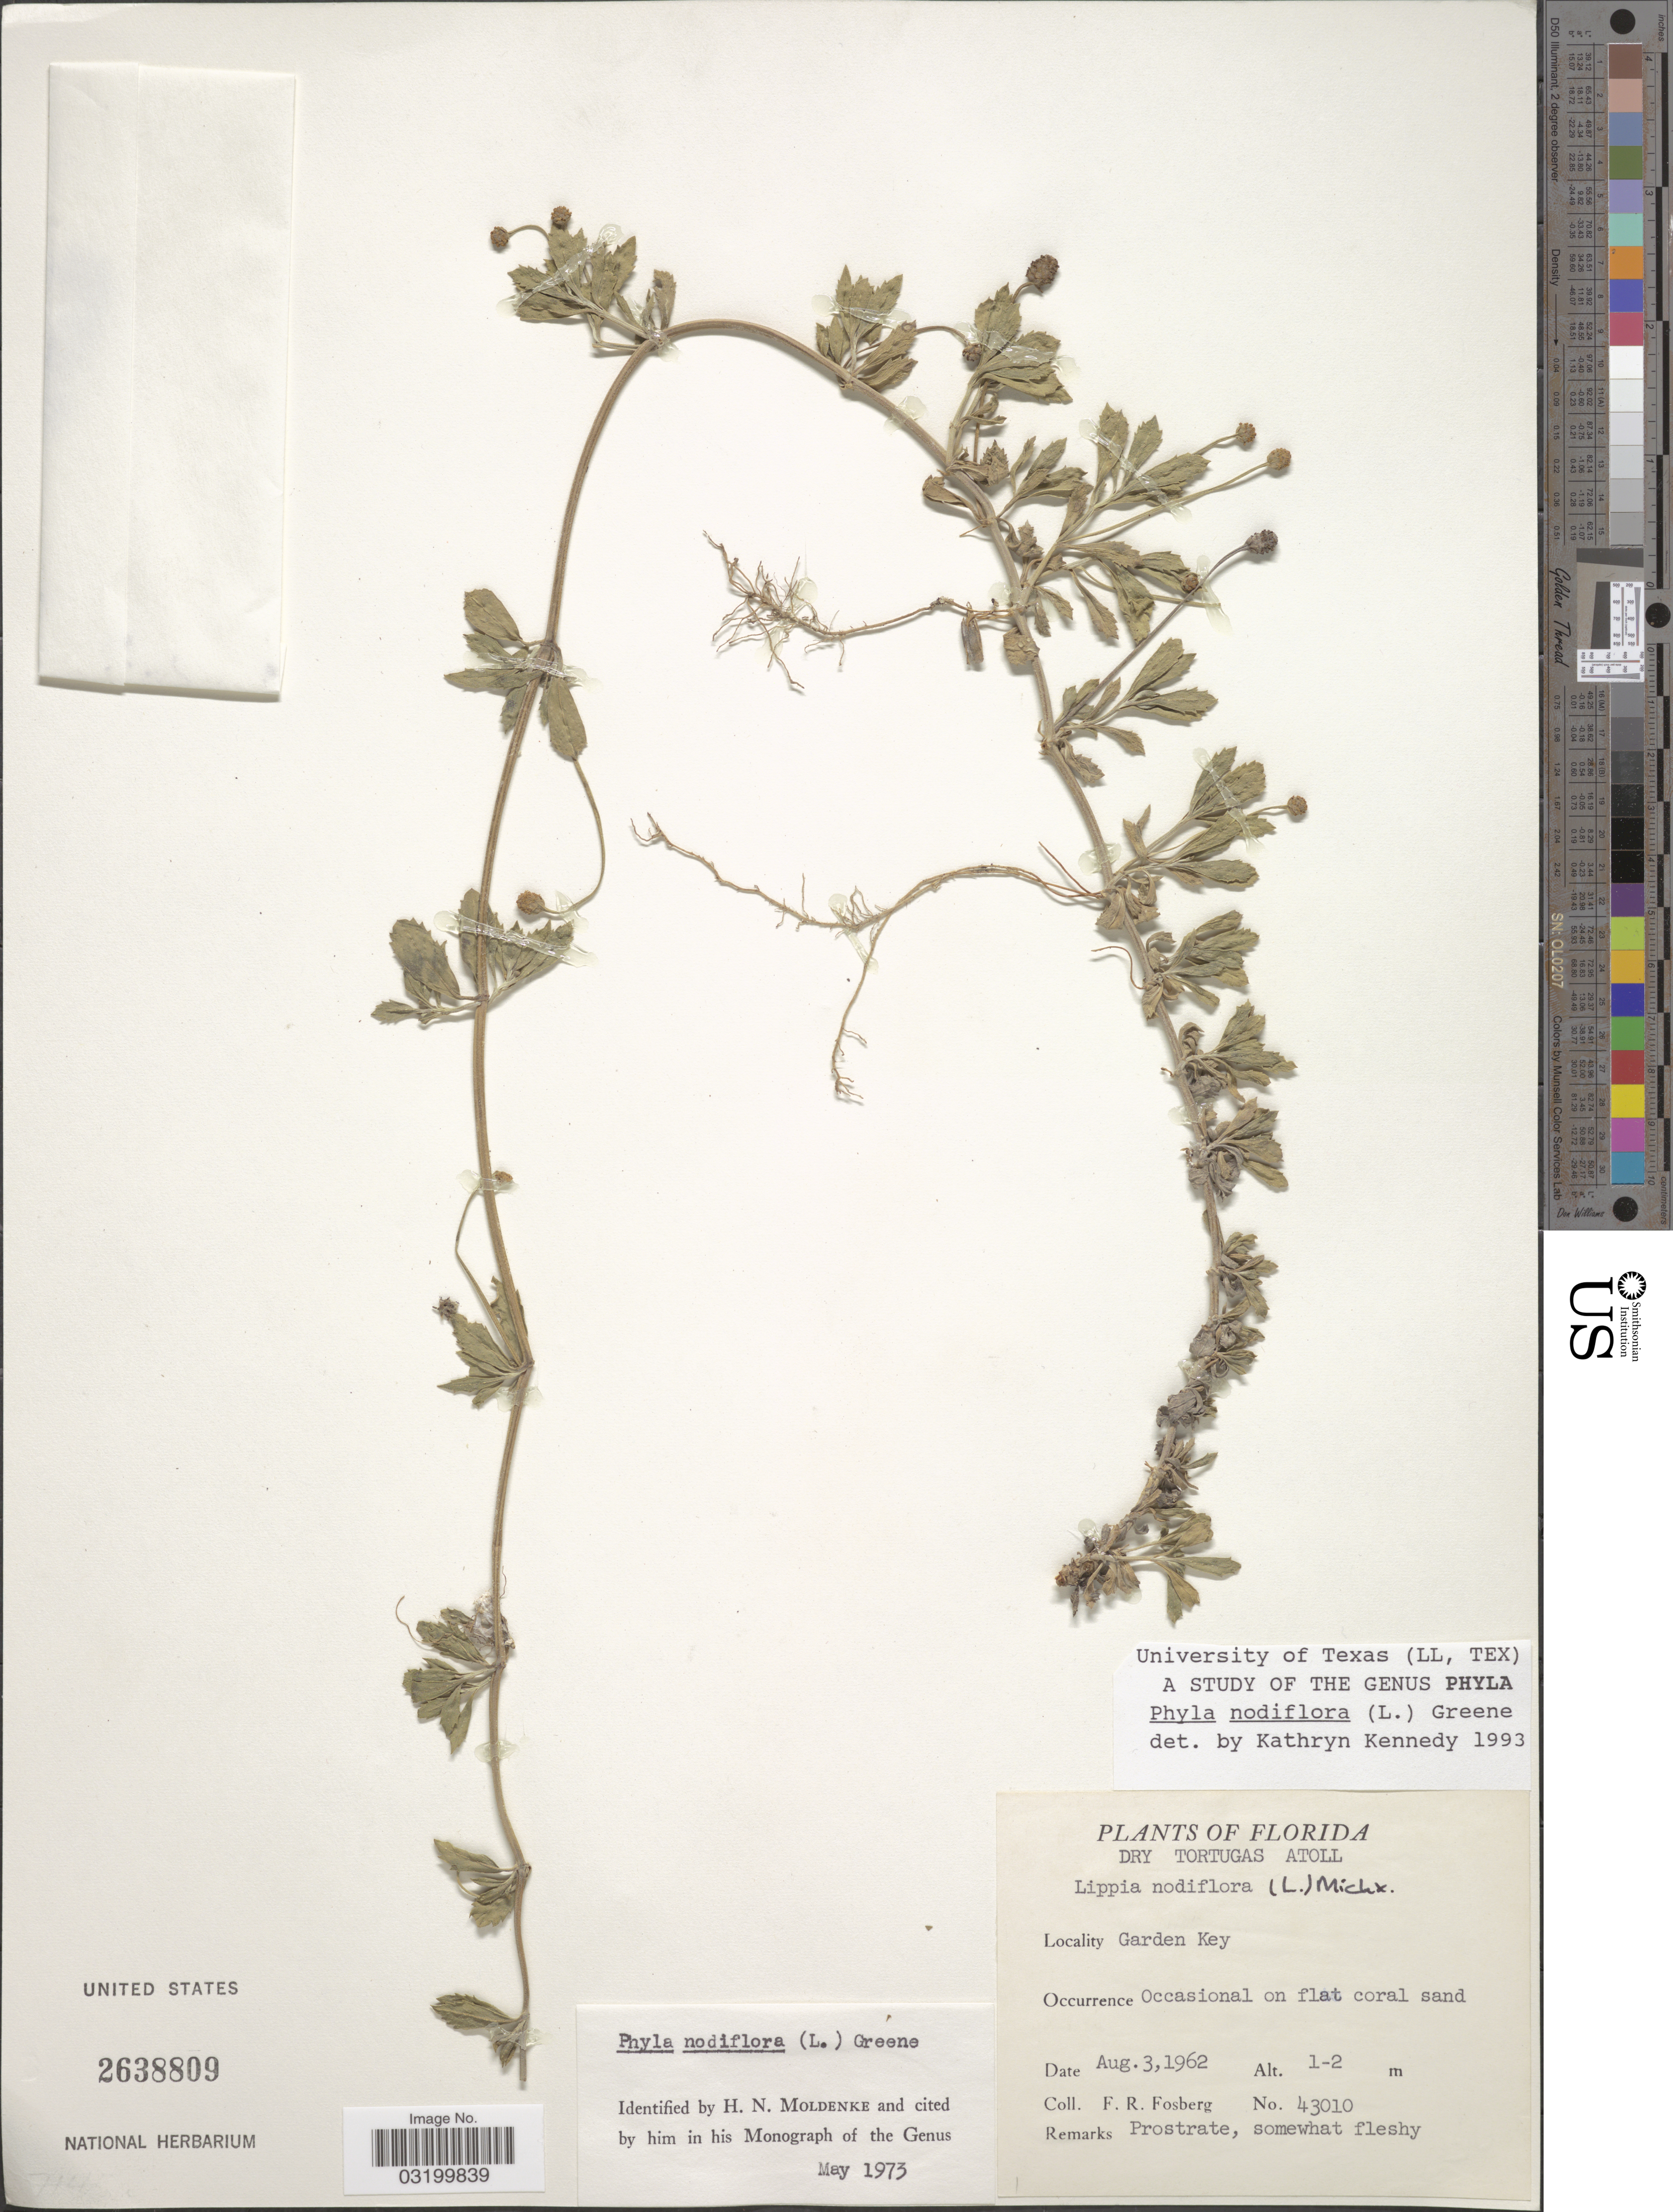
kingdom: Plantae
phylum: Tracheophyta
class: Magnoliopsida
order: Lamiales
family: Verbenaceae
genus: Phyla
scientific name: Phyla nodiflora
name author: (L.) Greene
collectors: F. R. Fosberg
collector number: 43010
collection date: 1962-08-03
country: United States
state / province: Florida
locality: Dry Tortugas Atoll. Garden Key.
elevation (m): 1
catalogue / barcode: US 2638809